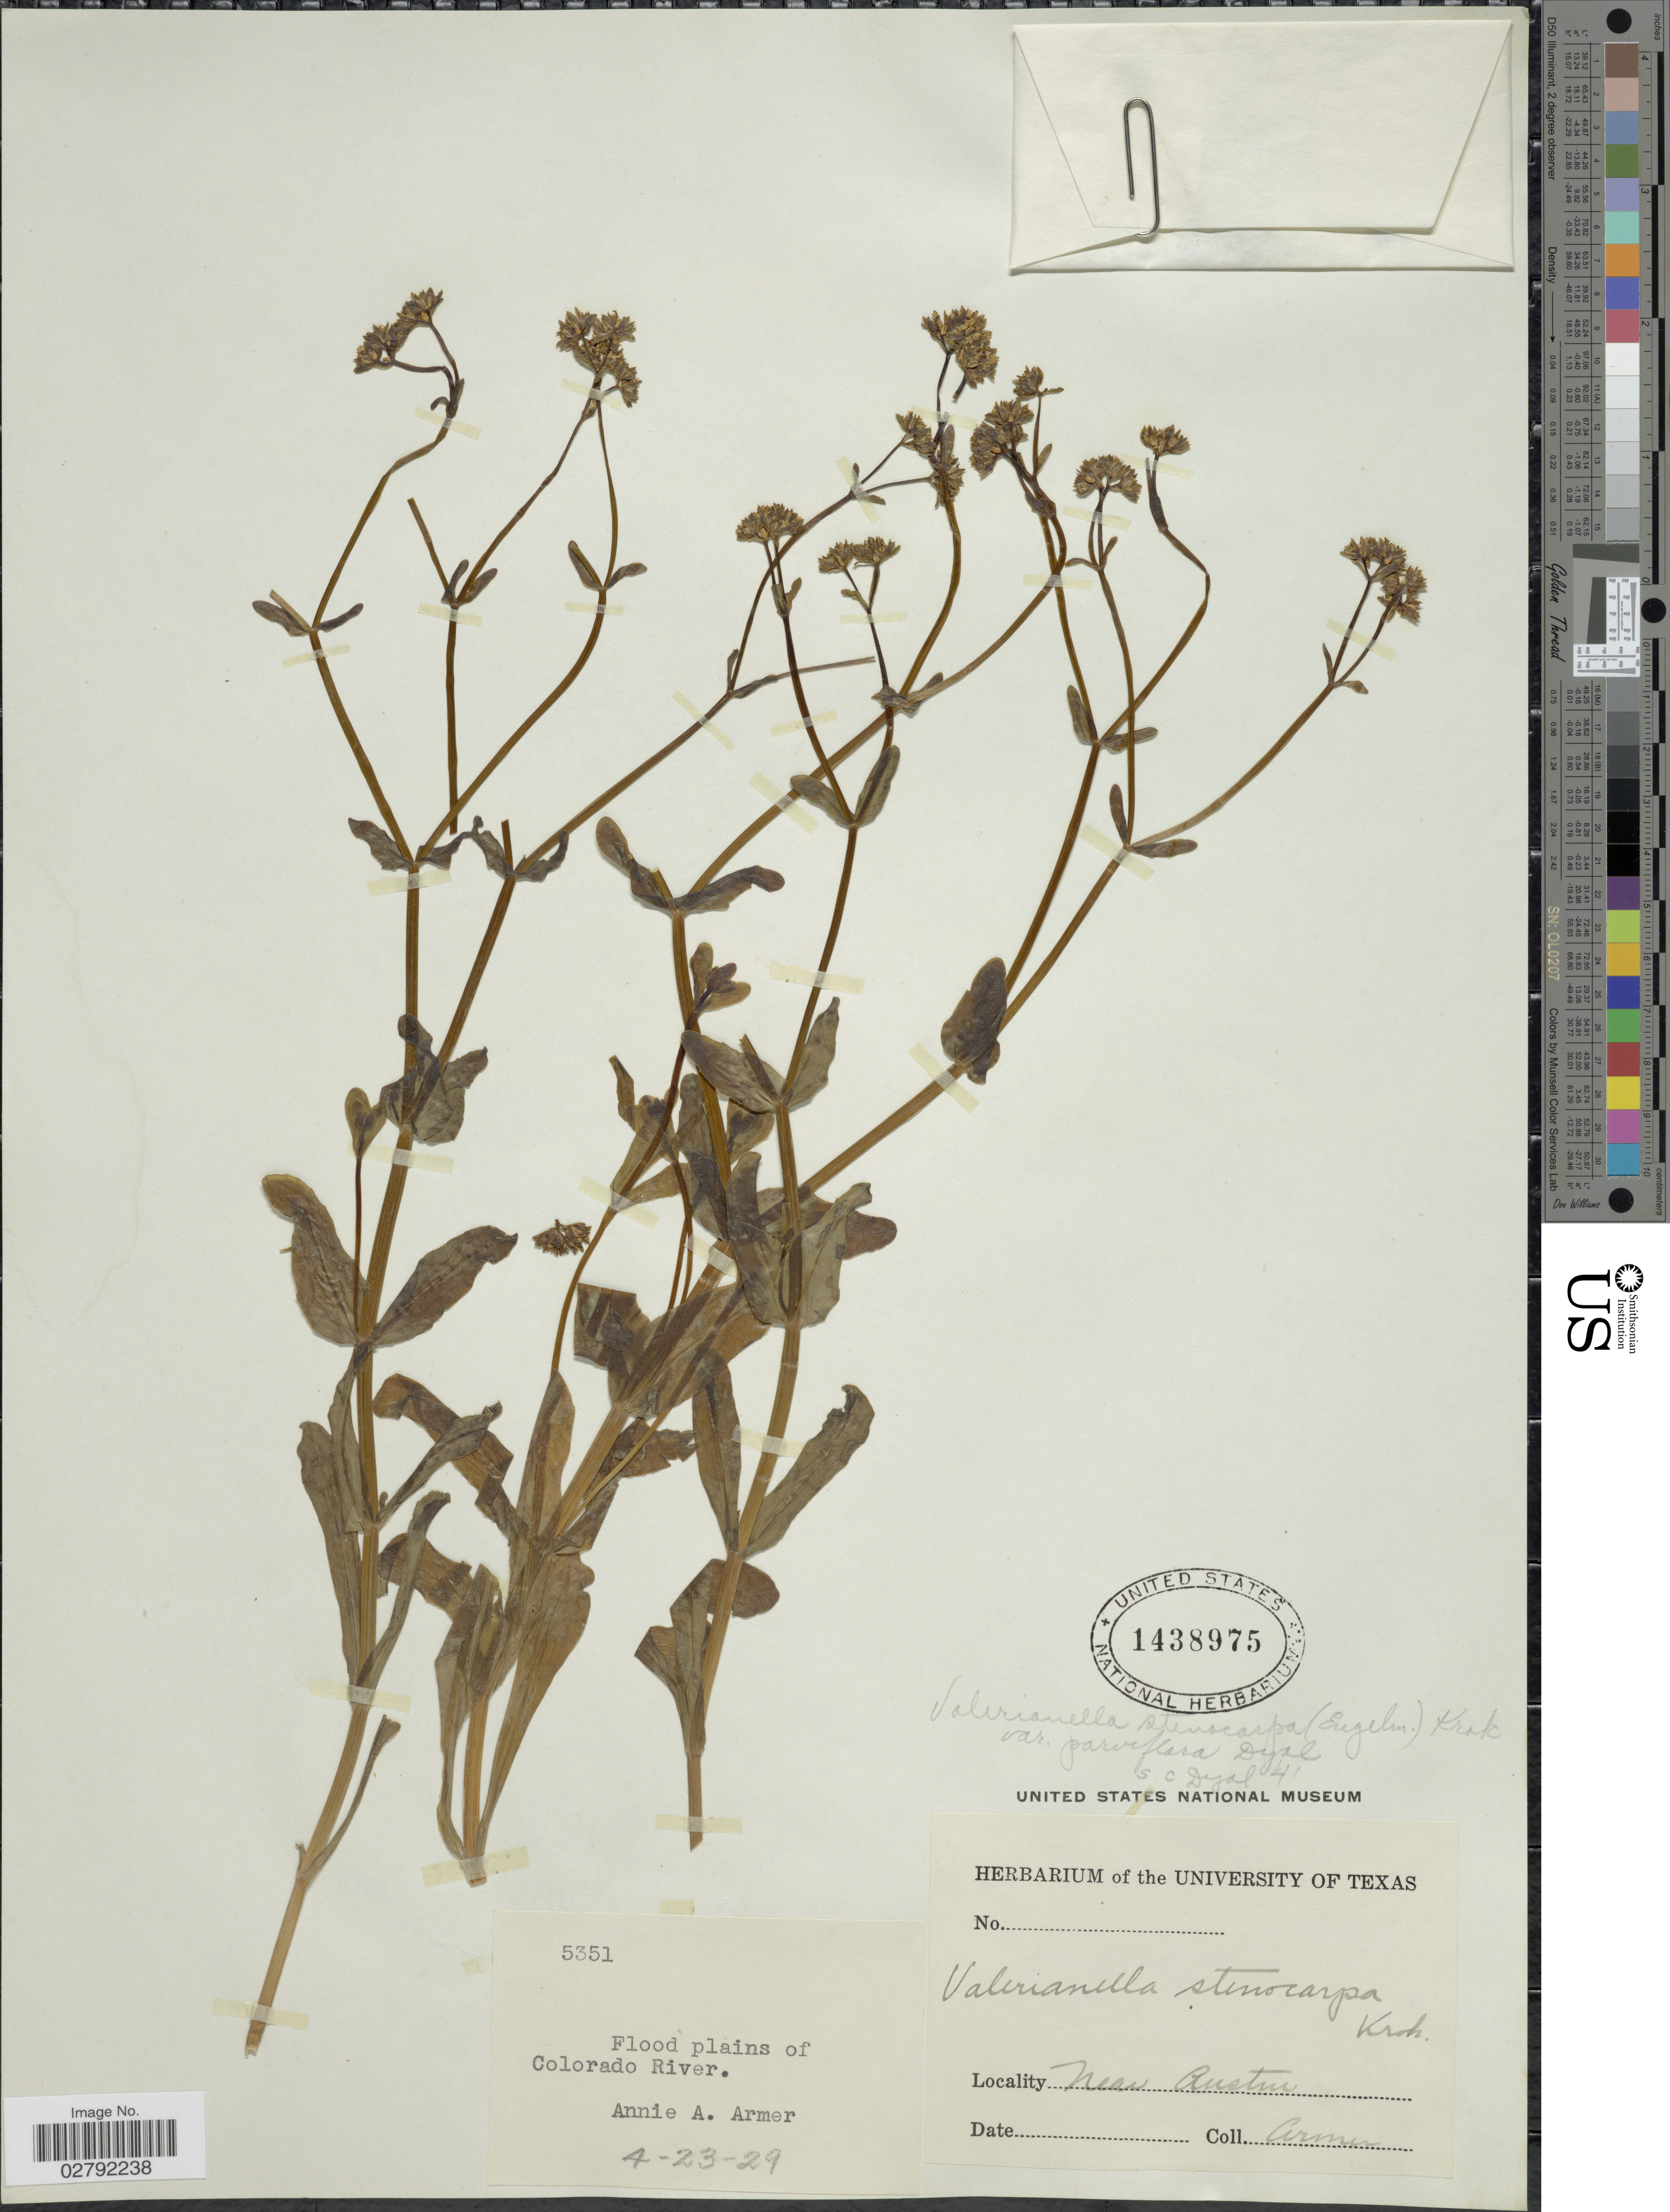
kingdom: Plantae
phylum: Tracheophyta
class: Magnoliopsida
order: Dipsacales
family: Caprifoliaceae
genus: Valerianella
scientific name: Valerianella stenocarpa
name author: (Engelm. ex A. Gray) Krok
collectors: A. Armer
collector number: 5351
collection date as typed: Transcribed d/m/y: 23/4/29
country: United States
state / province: Texas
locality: Flood plains of Colorado River. Near Austin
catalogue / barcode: US 1438975